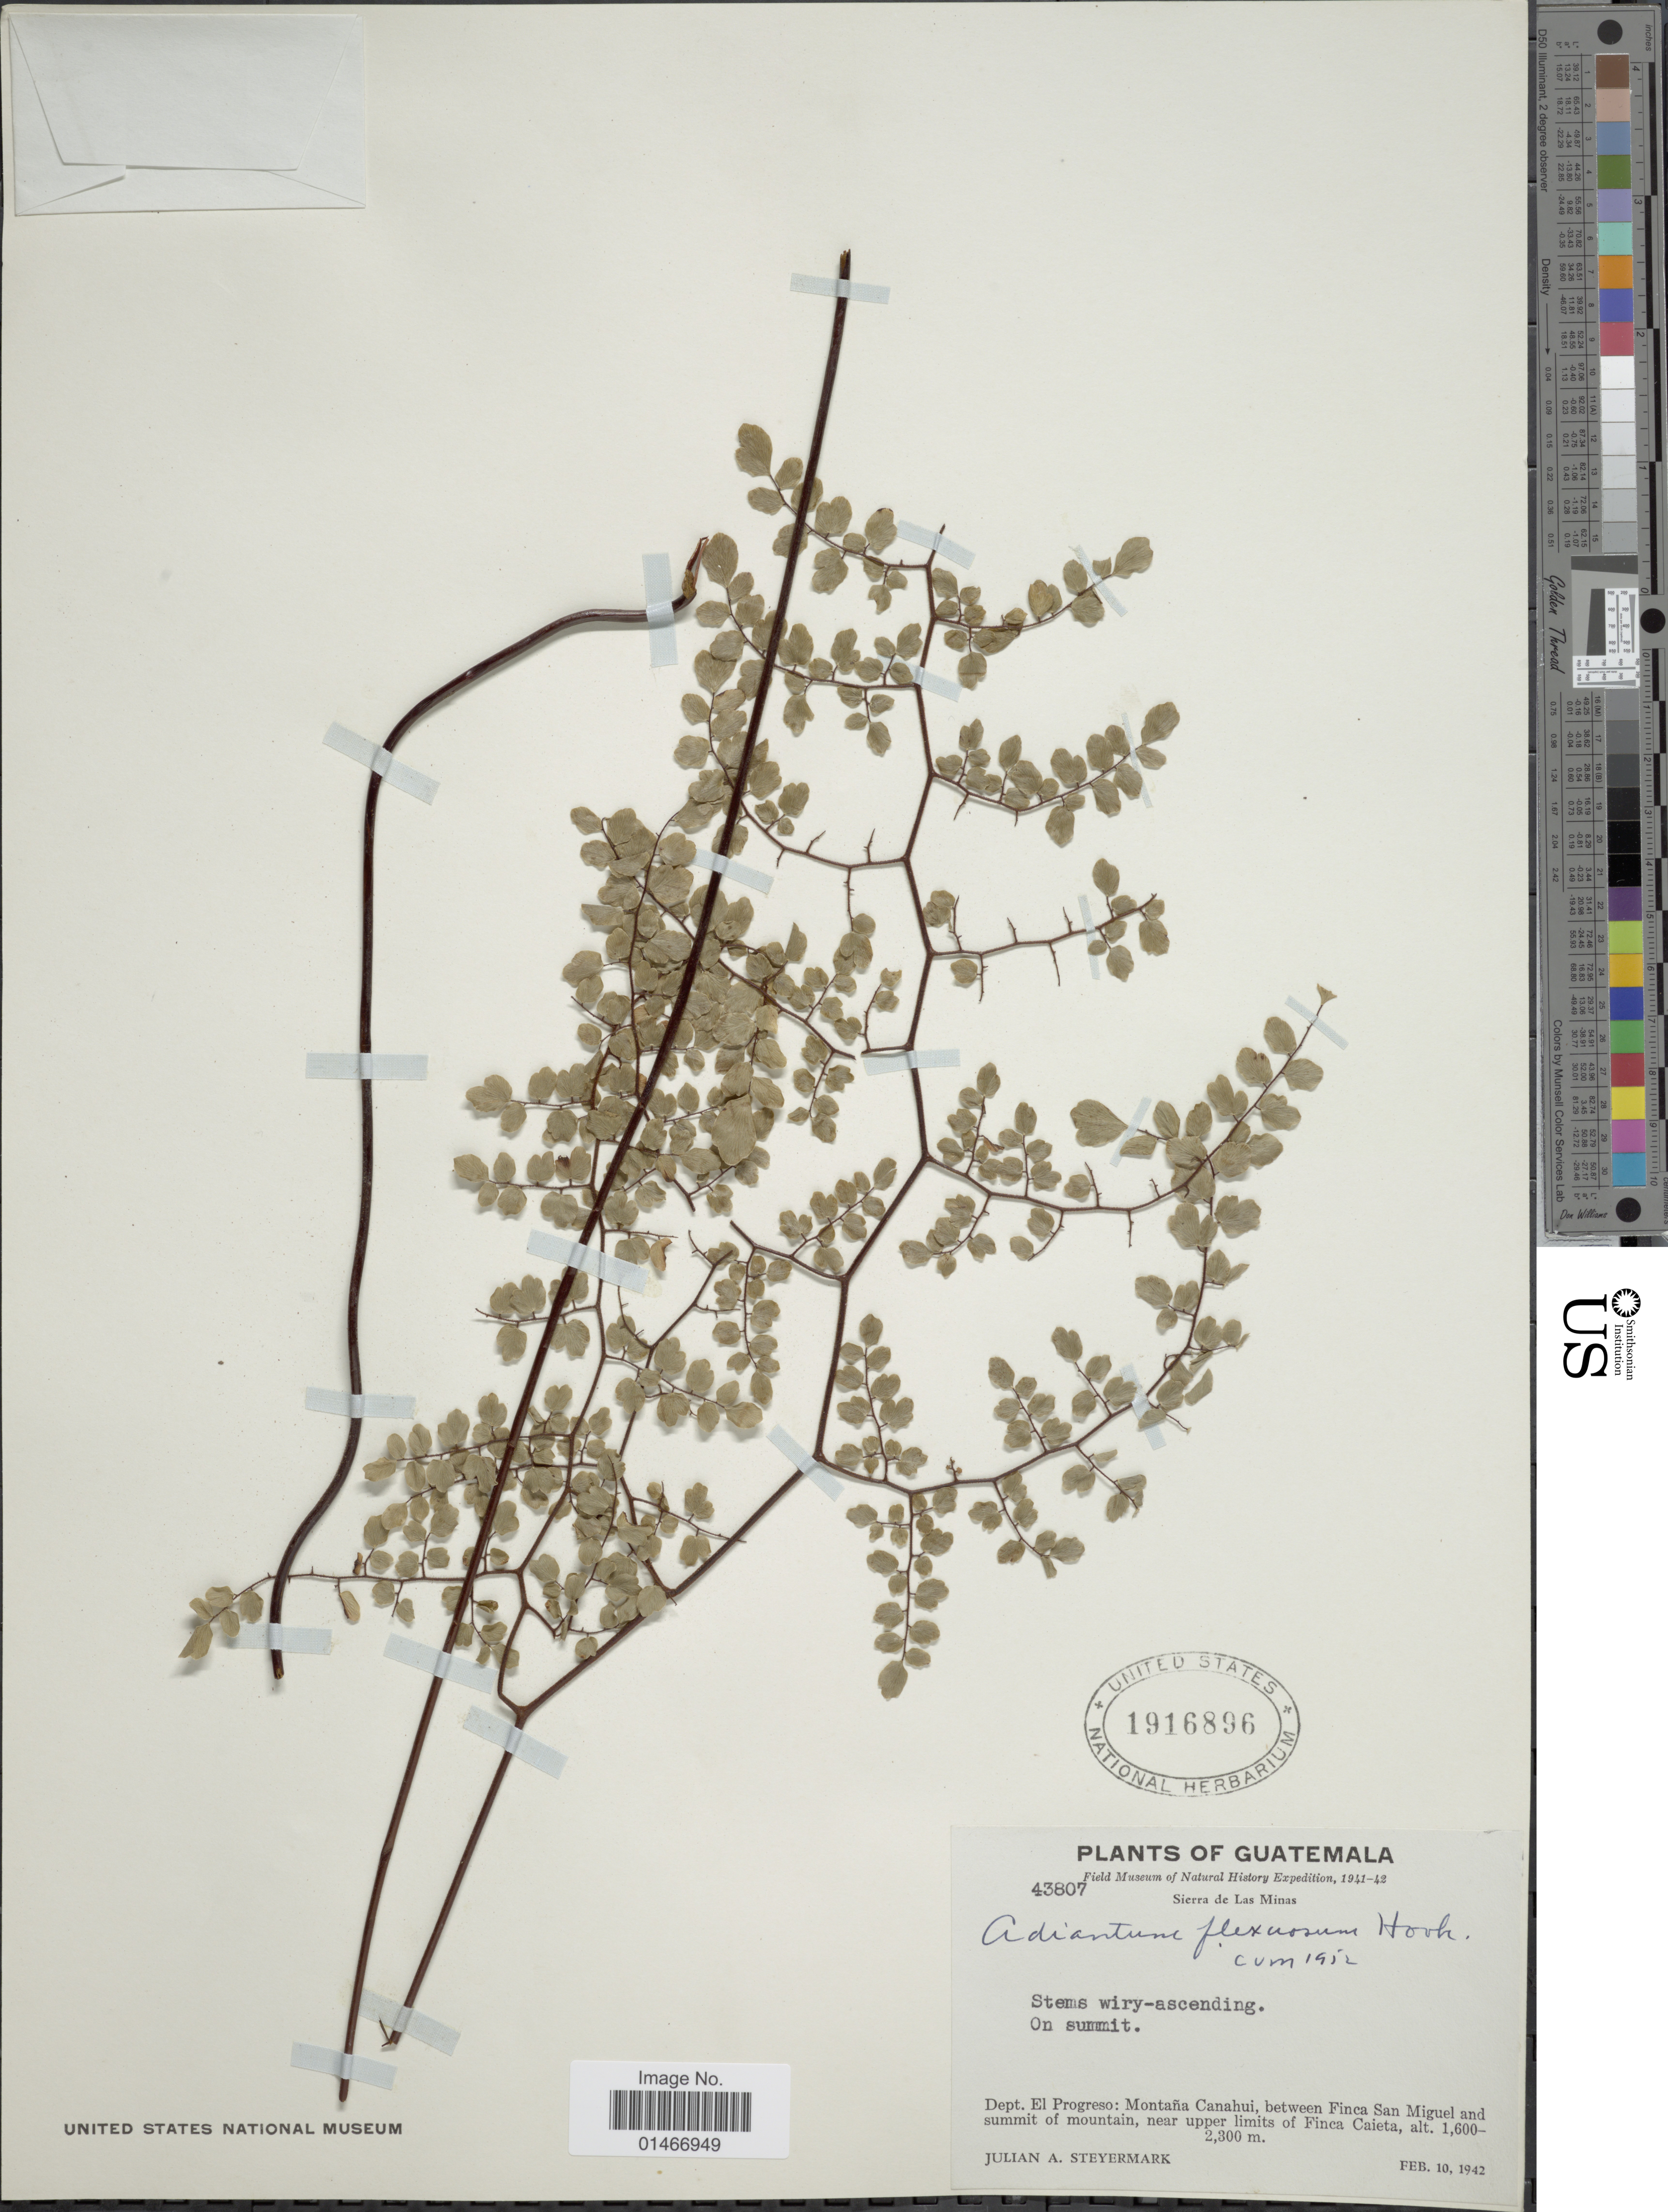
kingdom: Plantae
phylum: Tracheophyta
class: Polypodiopsida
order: Polypodiales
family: Pteridaceae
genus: Adiantum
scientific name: Adiantum feei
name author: T. Moore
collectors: J. Steyermark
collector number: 43807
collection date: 1942-02-10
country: Guatemala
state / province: El Progreso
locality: Dept. El Progreso: Montana Canahui, between Finca San Miguel and summit of mountain, near upper limits of Finca Caieta.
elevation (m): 1600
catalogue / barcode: US 1916896